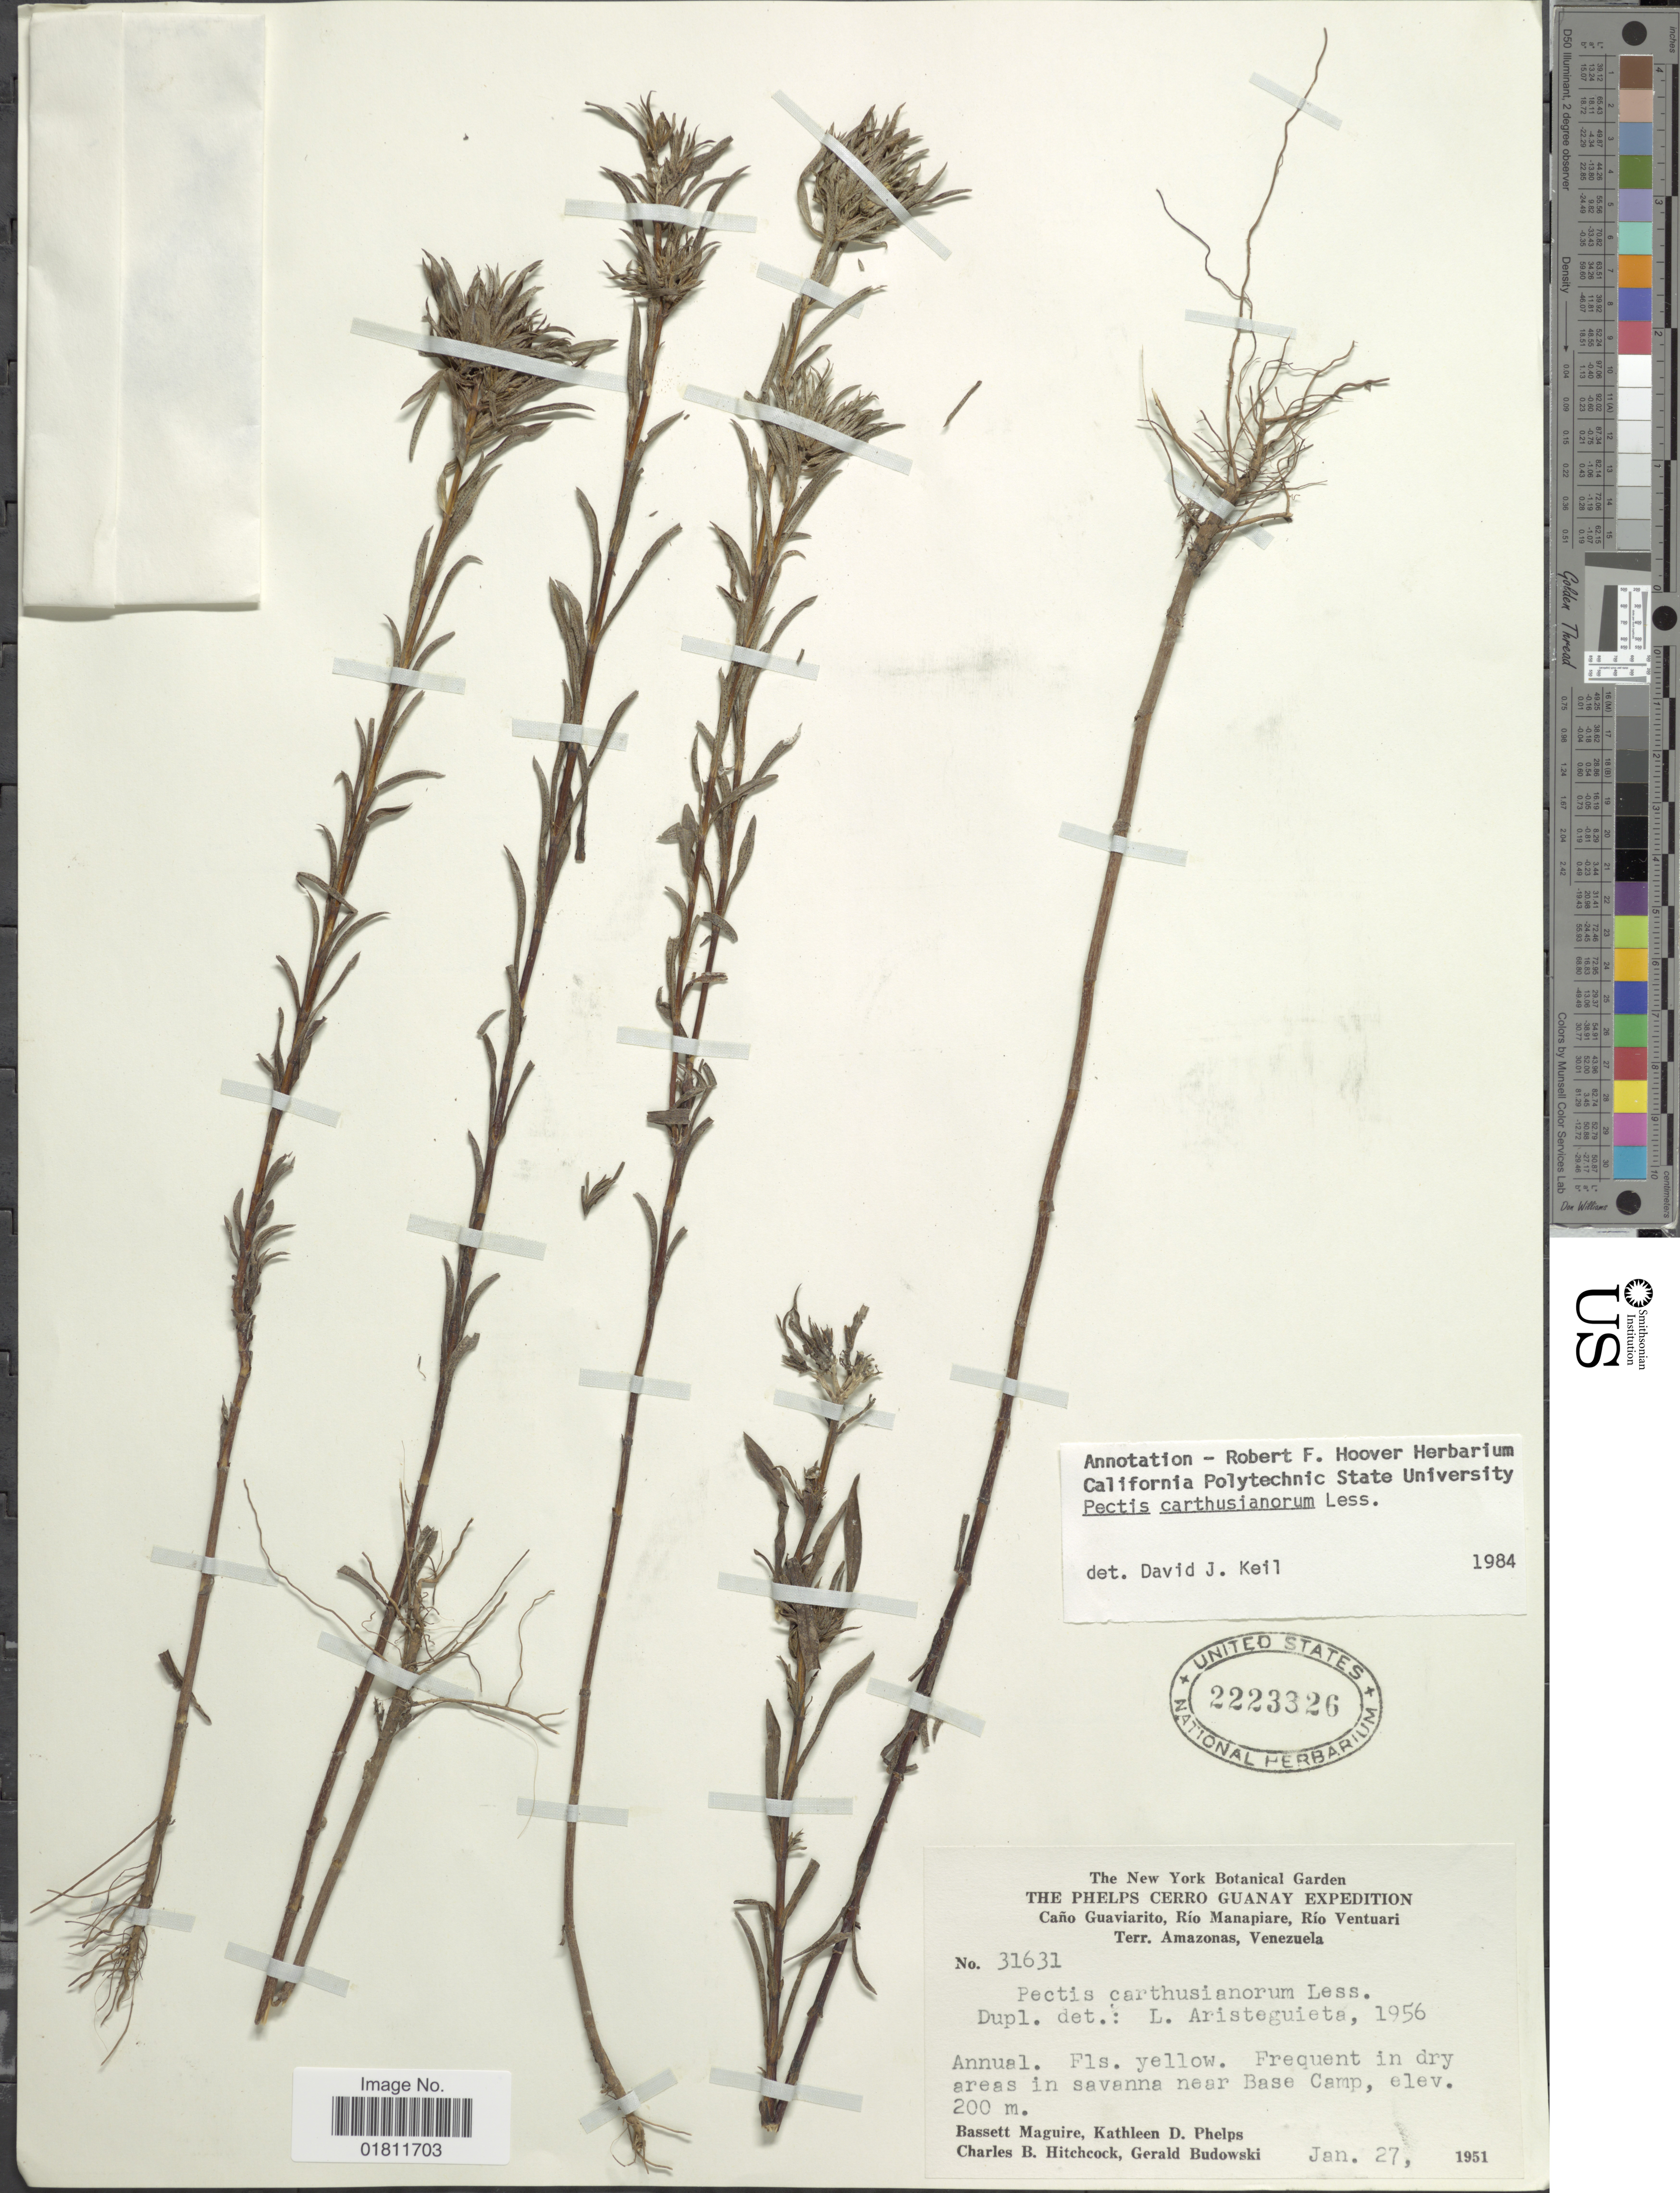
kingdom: Plantae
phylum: Tracheophyta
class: Magnoliopsida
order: Asterales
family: Asteraceae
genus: Pectis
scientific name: Pectis carthusianorum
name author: Less.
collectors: B. Maguire, K. D. Phelps, C. B. Hitchcock & G. Budowski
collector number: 31631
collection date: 1951-01-27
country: Venezuela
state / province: Amazonas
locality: The Phelps Cerro Guanay. Cano Guaviarito, Rio Manapiare, Rio Ventuari, Terr. Amazonas, Venezuela. Frequent in dry areas in savanna near Base camp.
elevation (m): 200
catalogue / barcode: US 2223326